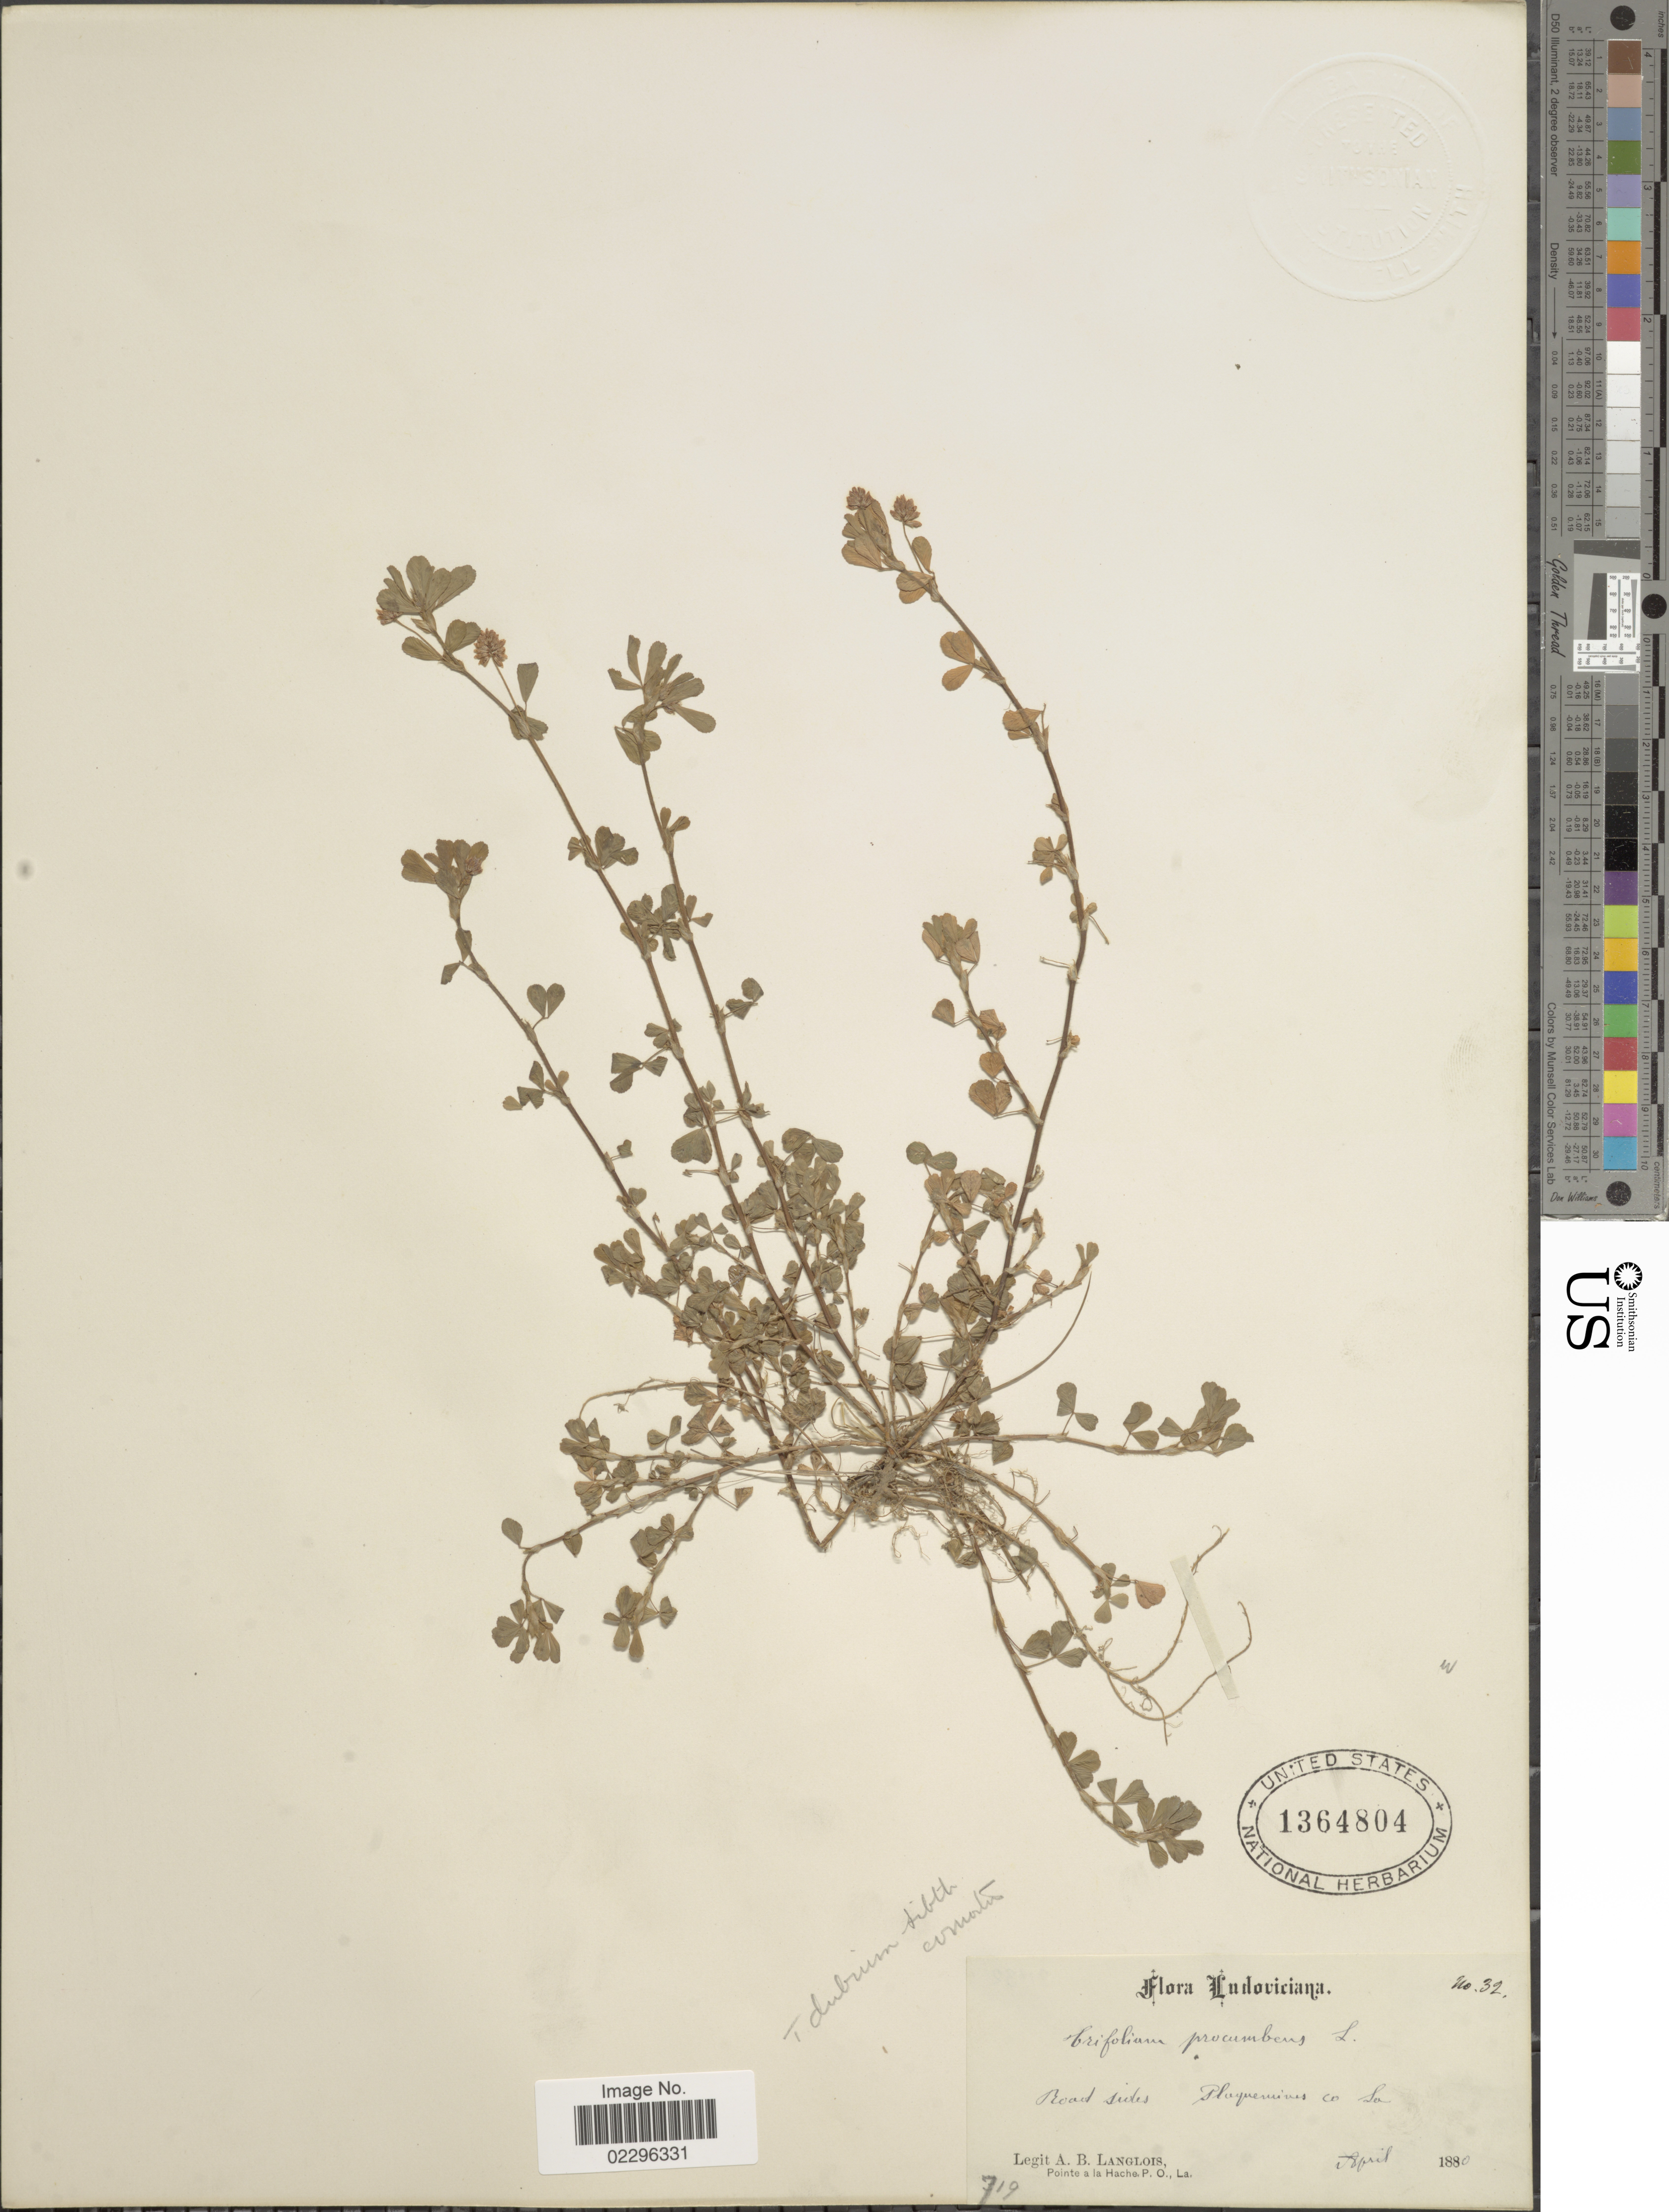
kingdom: Plantae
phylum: Tracheophyta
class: Magnoliopsida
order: Fabales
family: Fabaceae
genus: Trifolium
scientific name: Trifolium dubium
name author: Sibth.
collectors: A. Langlois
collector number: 719/32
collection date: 1880-04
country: United States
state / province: Louisiana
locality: Ludoviciana. Roadside. Pluqueruines Co. La.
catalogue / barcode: US 1364804